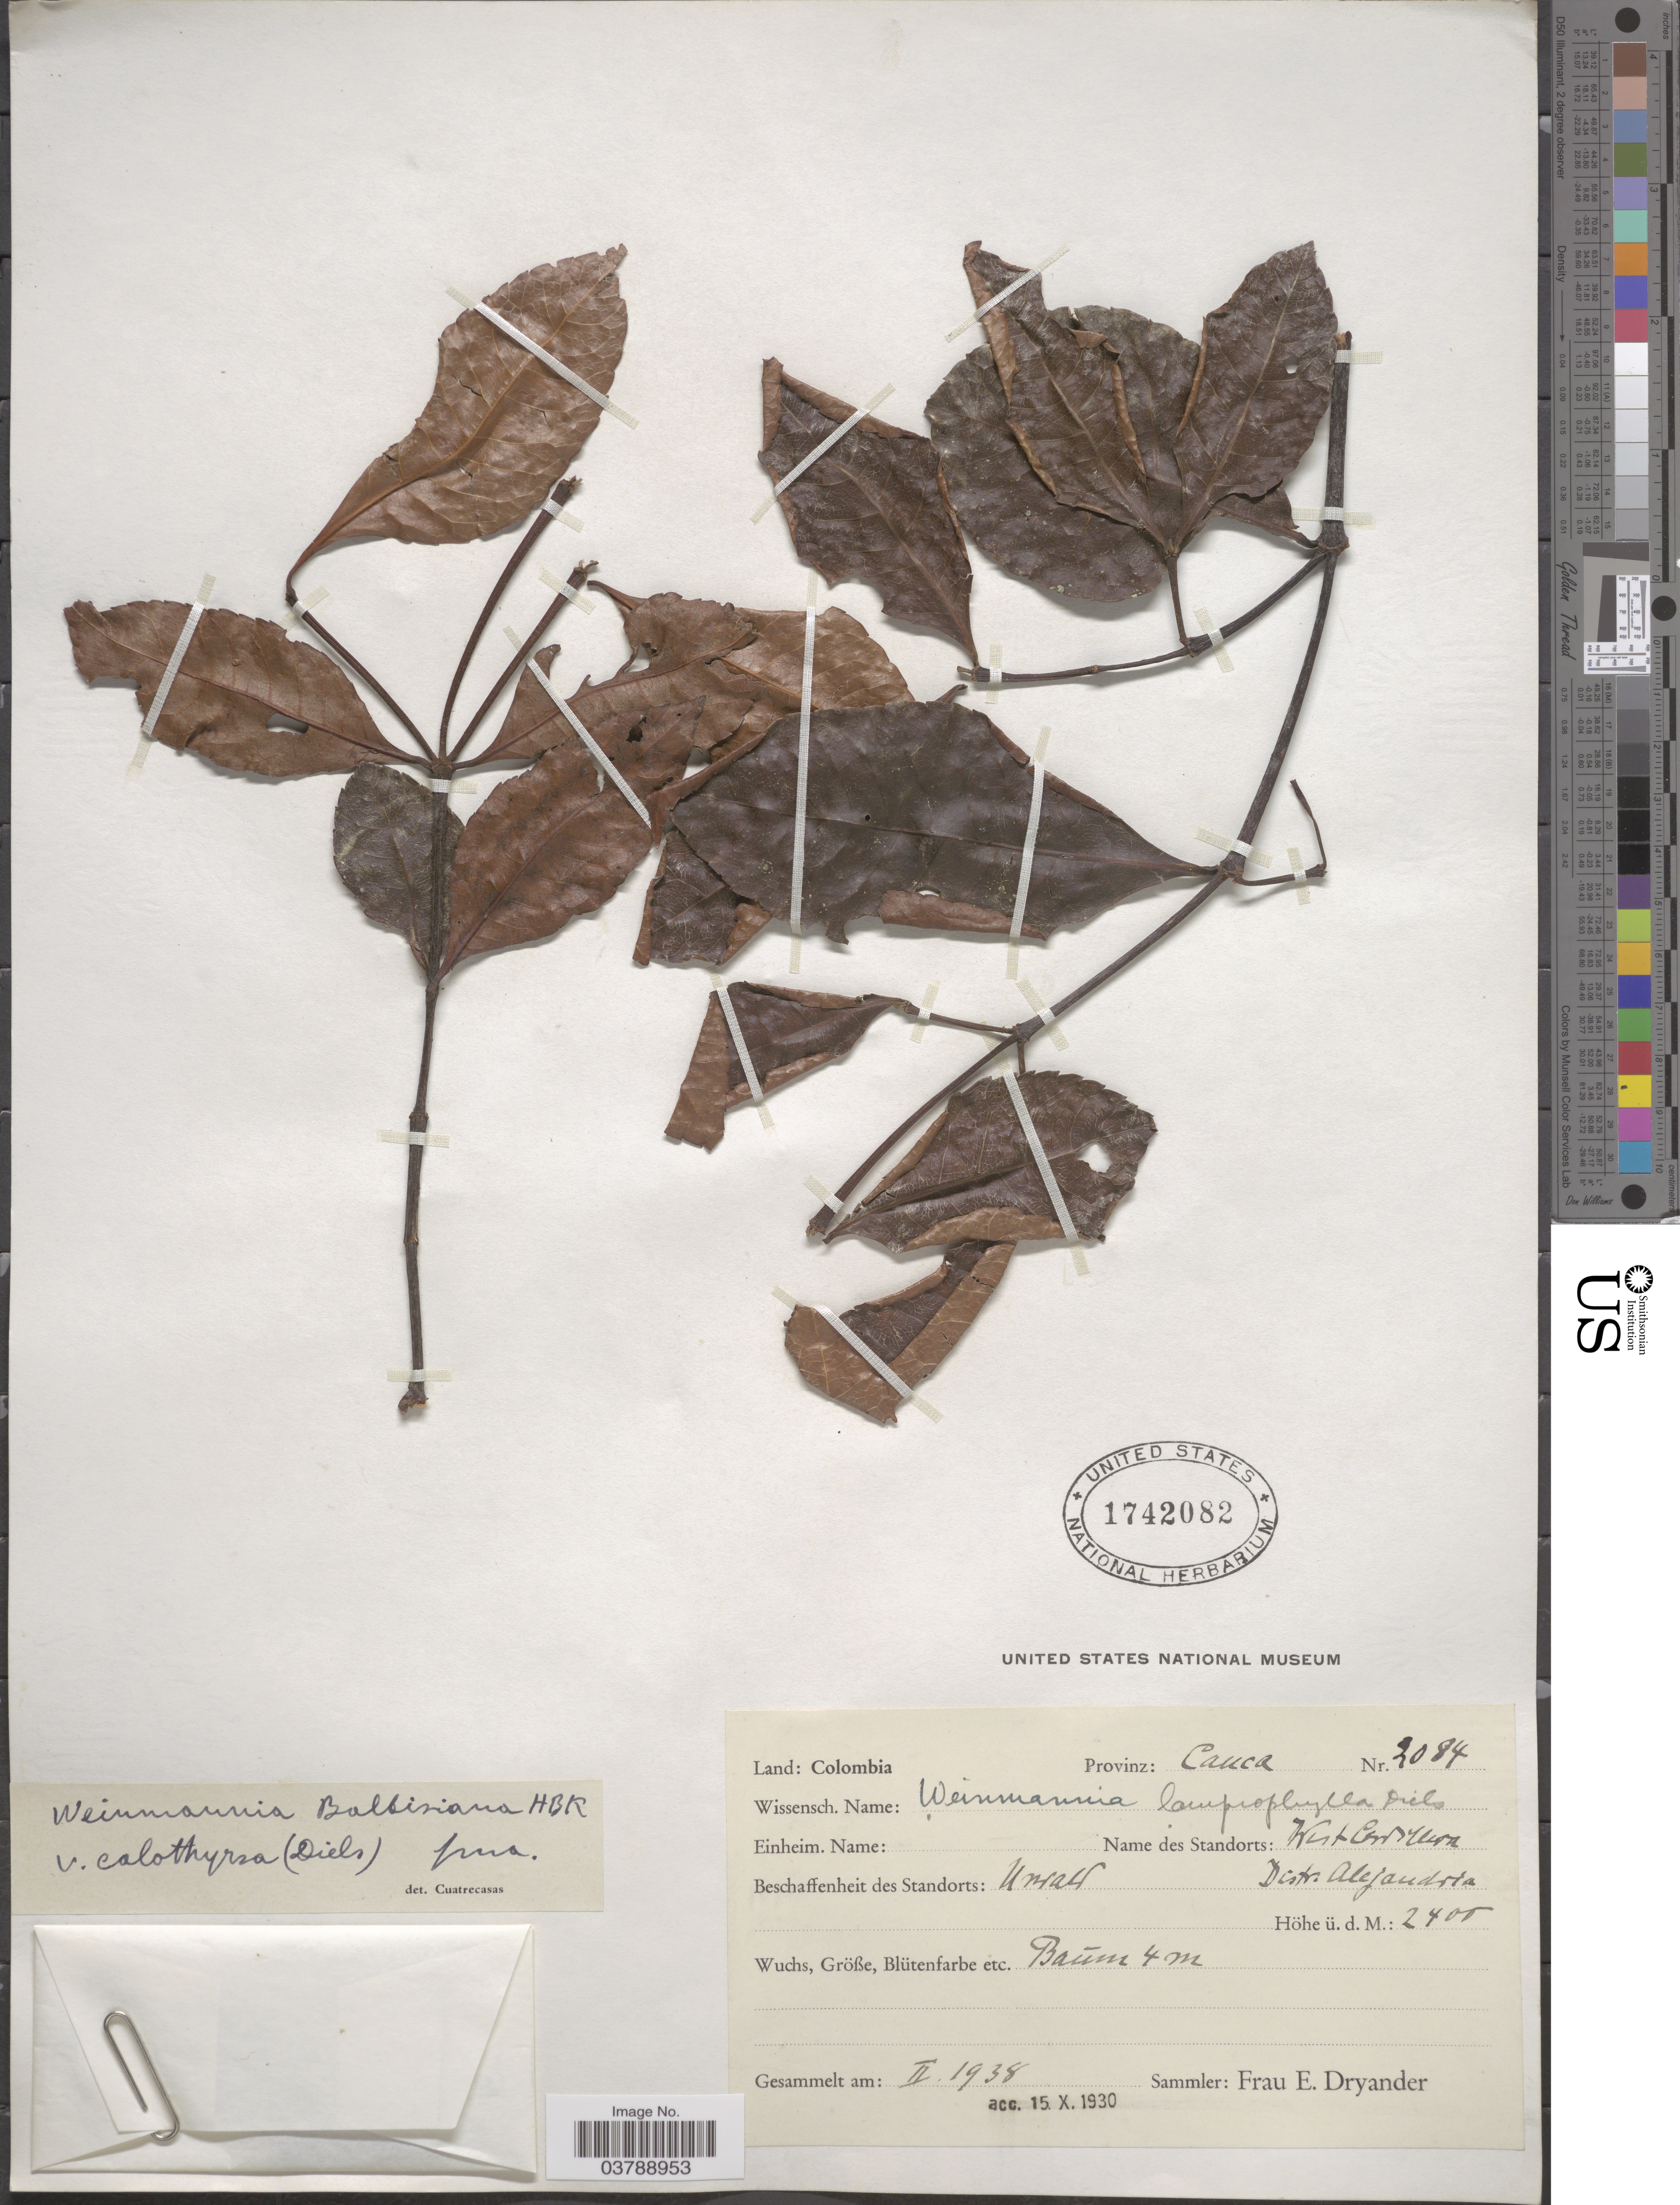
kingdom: Plantae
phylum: Tracheophyta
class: Magnoliopsida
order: Oxalidales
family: Cunoniaceae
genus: Weinmannia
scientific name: Weinmannia calothyrsa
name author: Diels in Urb.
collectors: F. Dryander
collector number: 2084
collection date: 1938-02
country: Colombia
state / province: Cauca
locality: West Cordillera. Urwald Distr. Alejandria.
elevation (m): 2400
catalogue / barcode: US 1742082